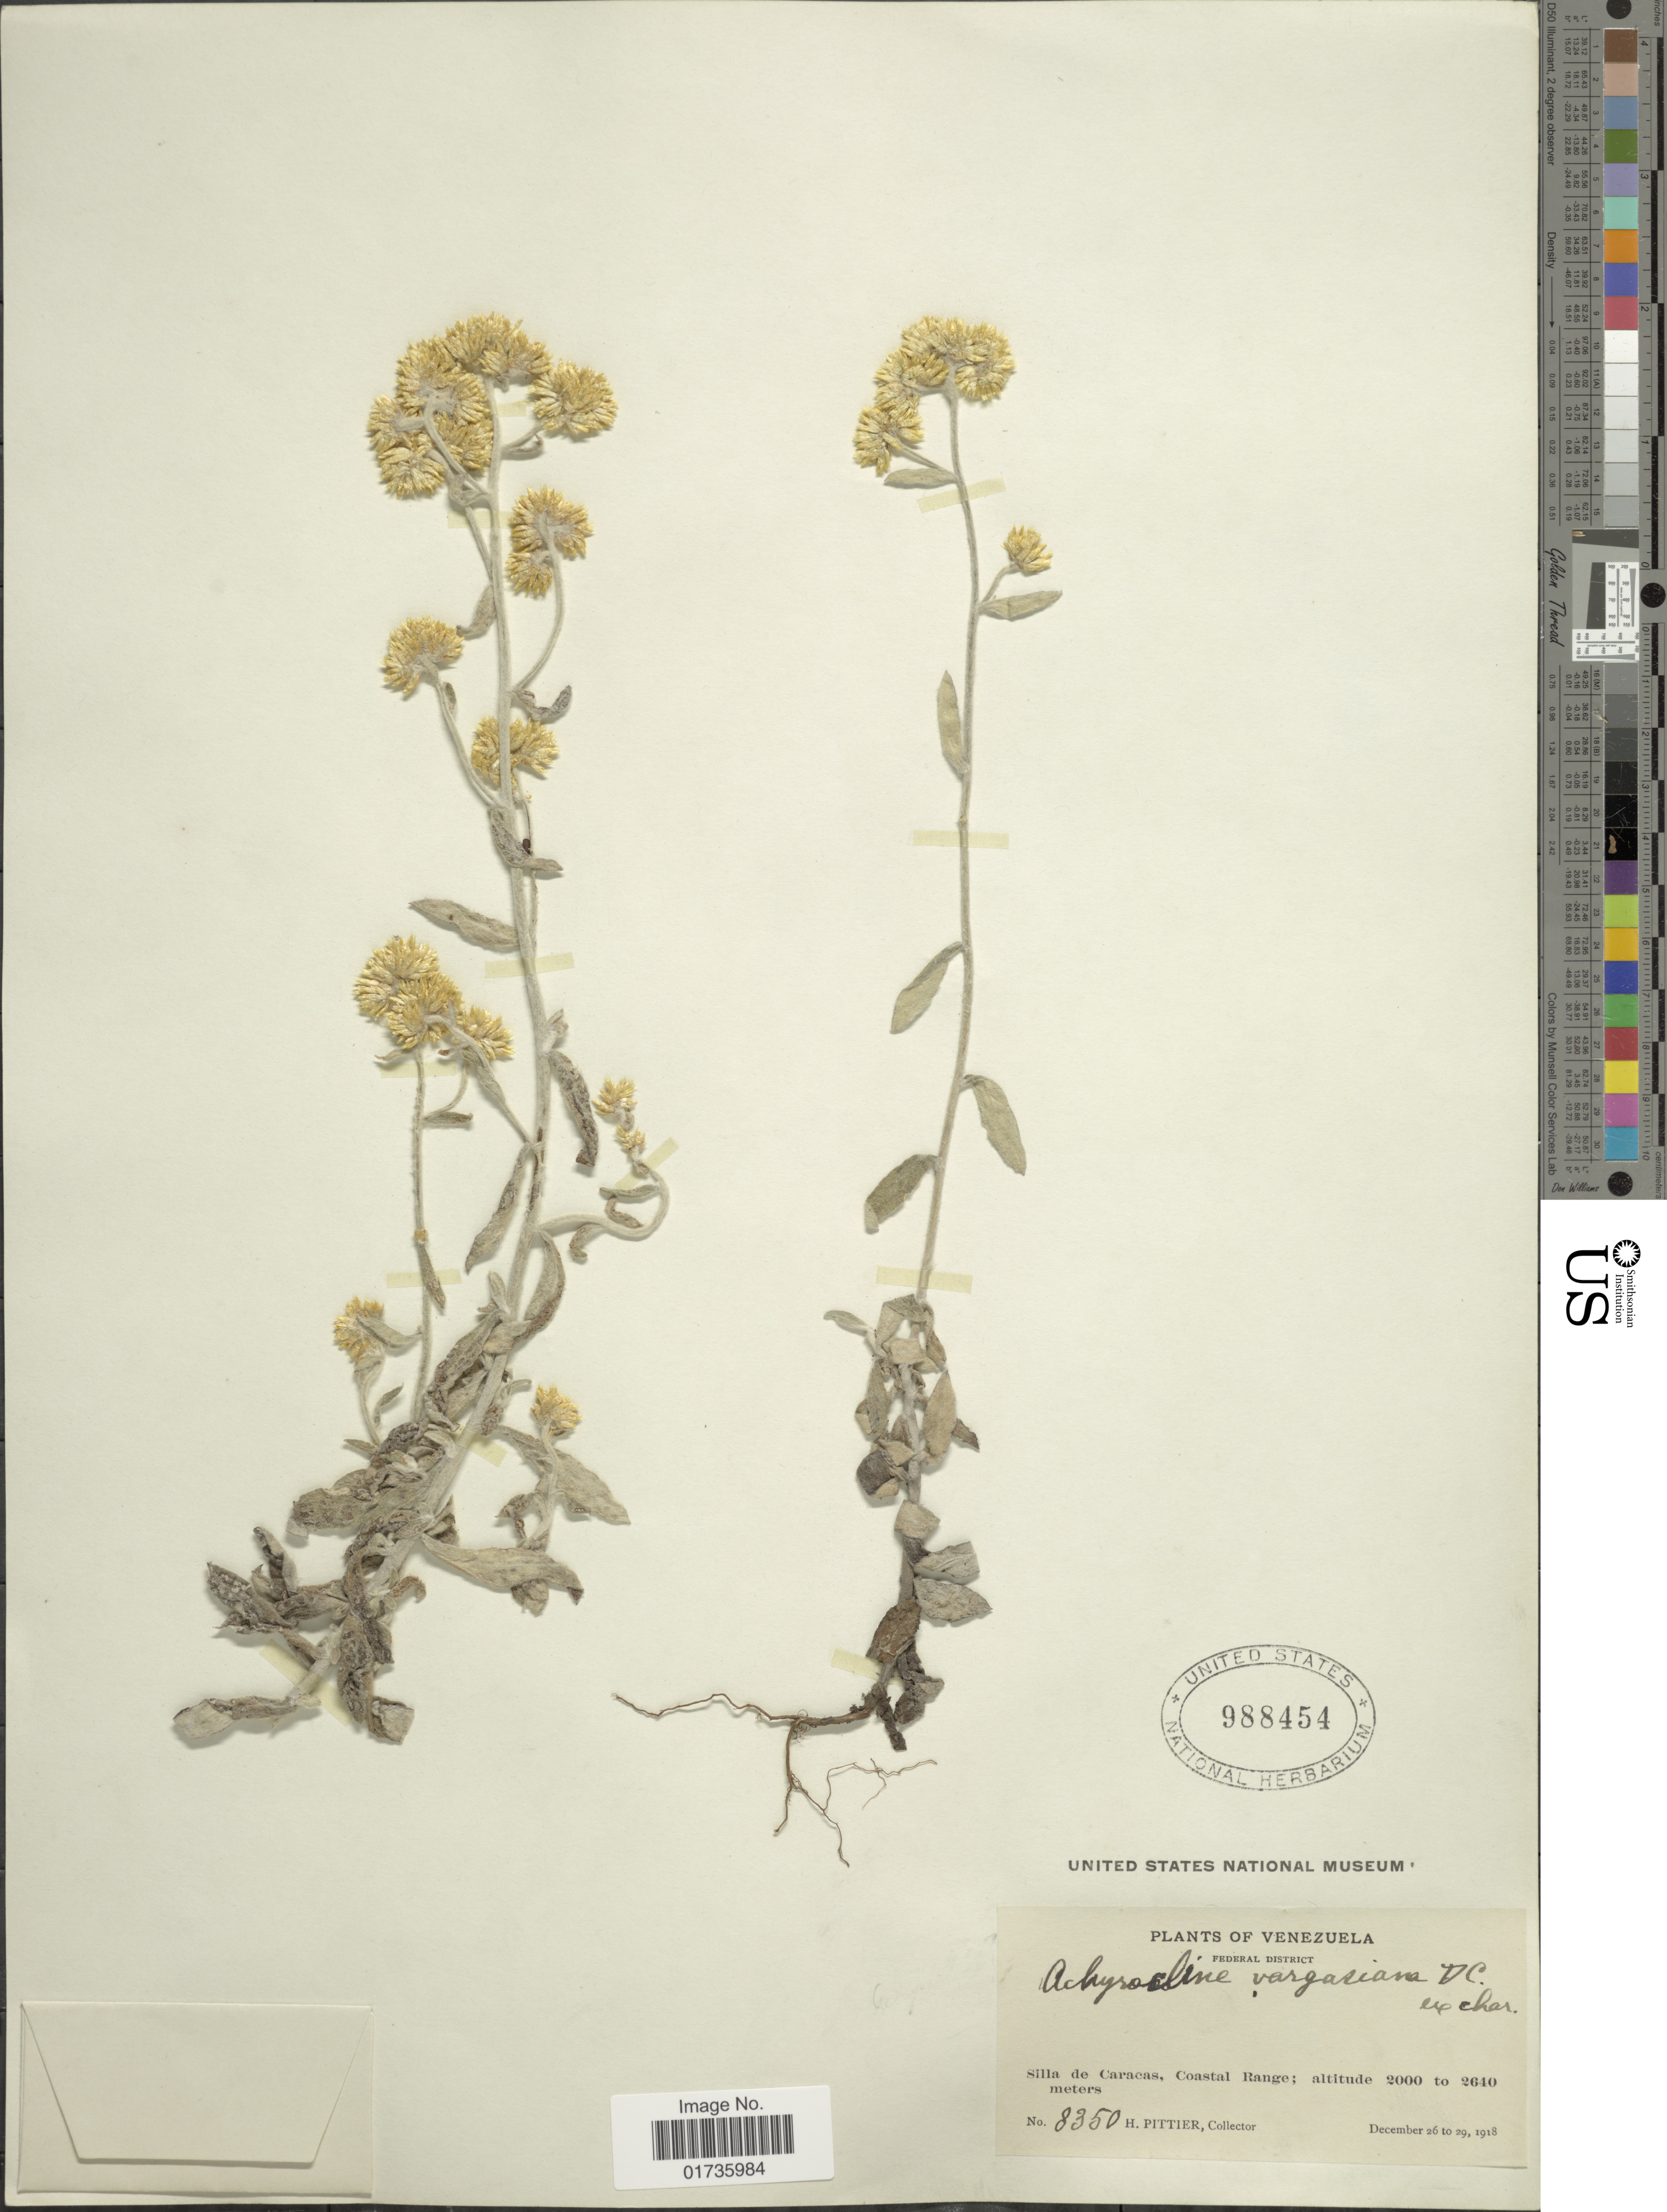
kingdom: Plantae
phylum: Tracheophyta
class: Magnoliopsida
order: Asterales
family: Asteraceae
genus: Achyrocline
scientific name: Achyrocline vargasiana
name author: DC.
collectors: H. F. Pittier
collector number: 3350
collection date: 1918-12-26/1918-12-29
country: Venezuela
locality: Federal District, Silla de Caracas, Coastal Range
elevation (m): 2000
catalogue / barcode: US 988454